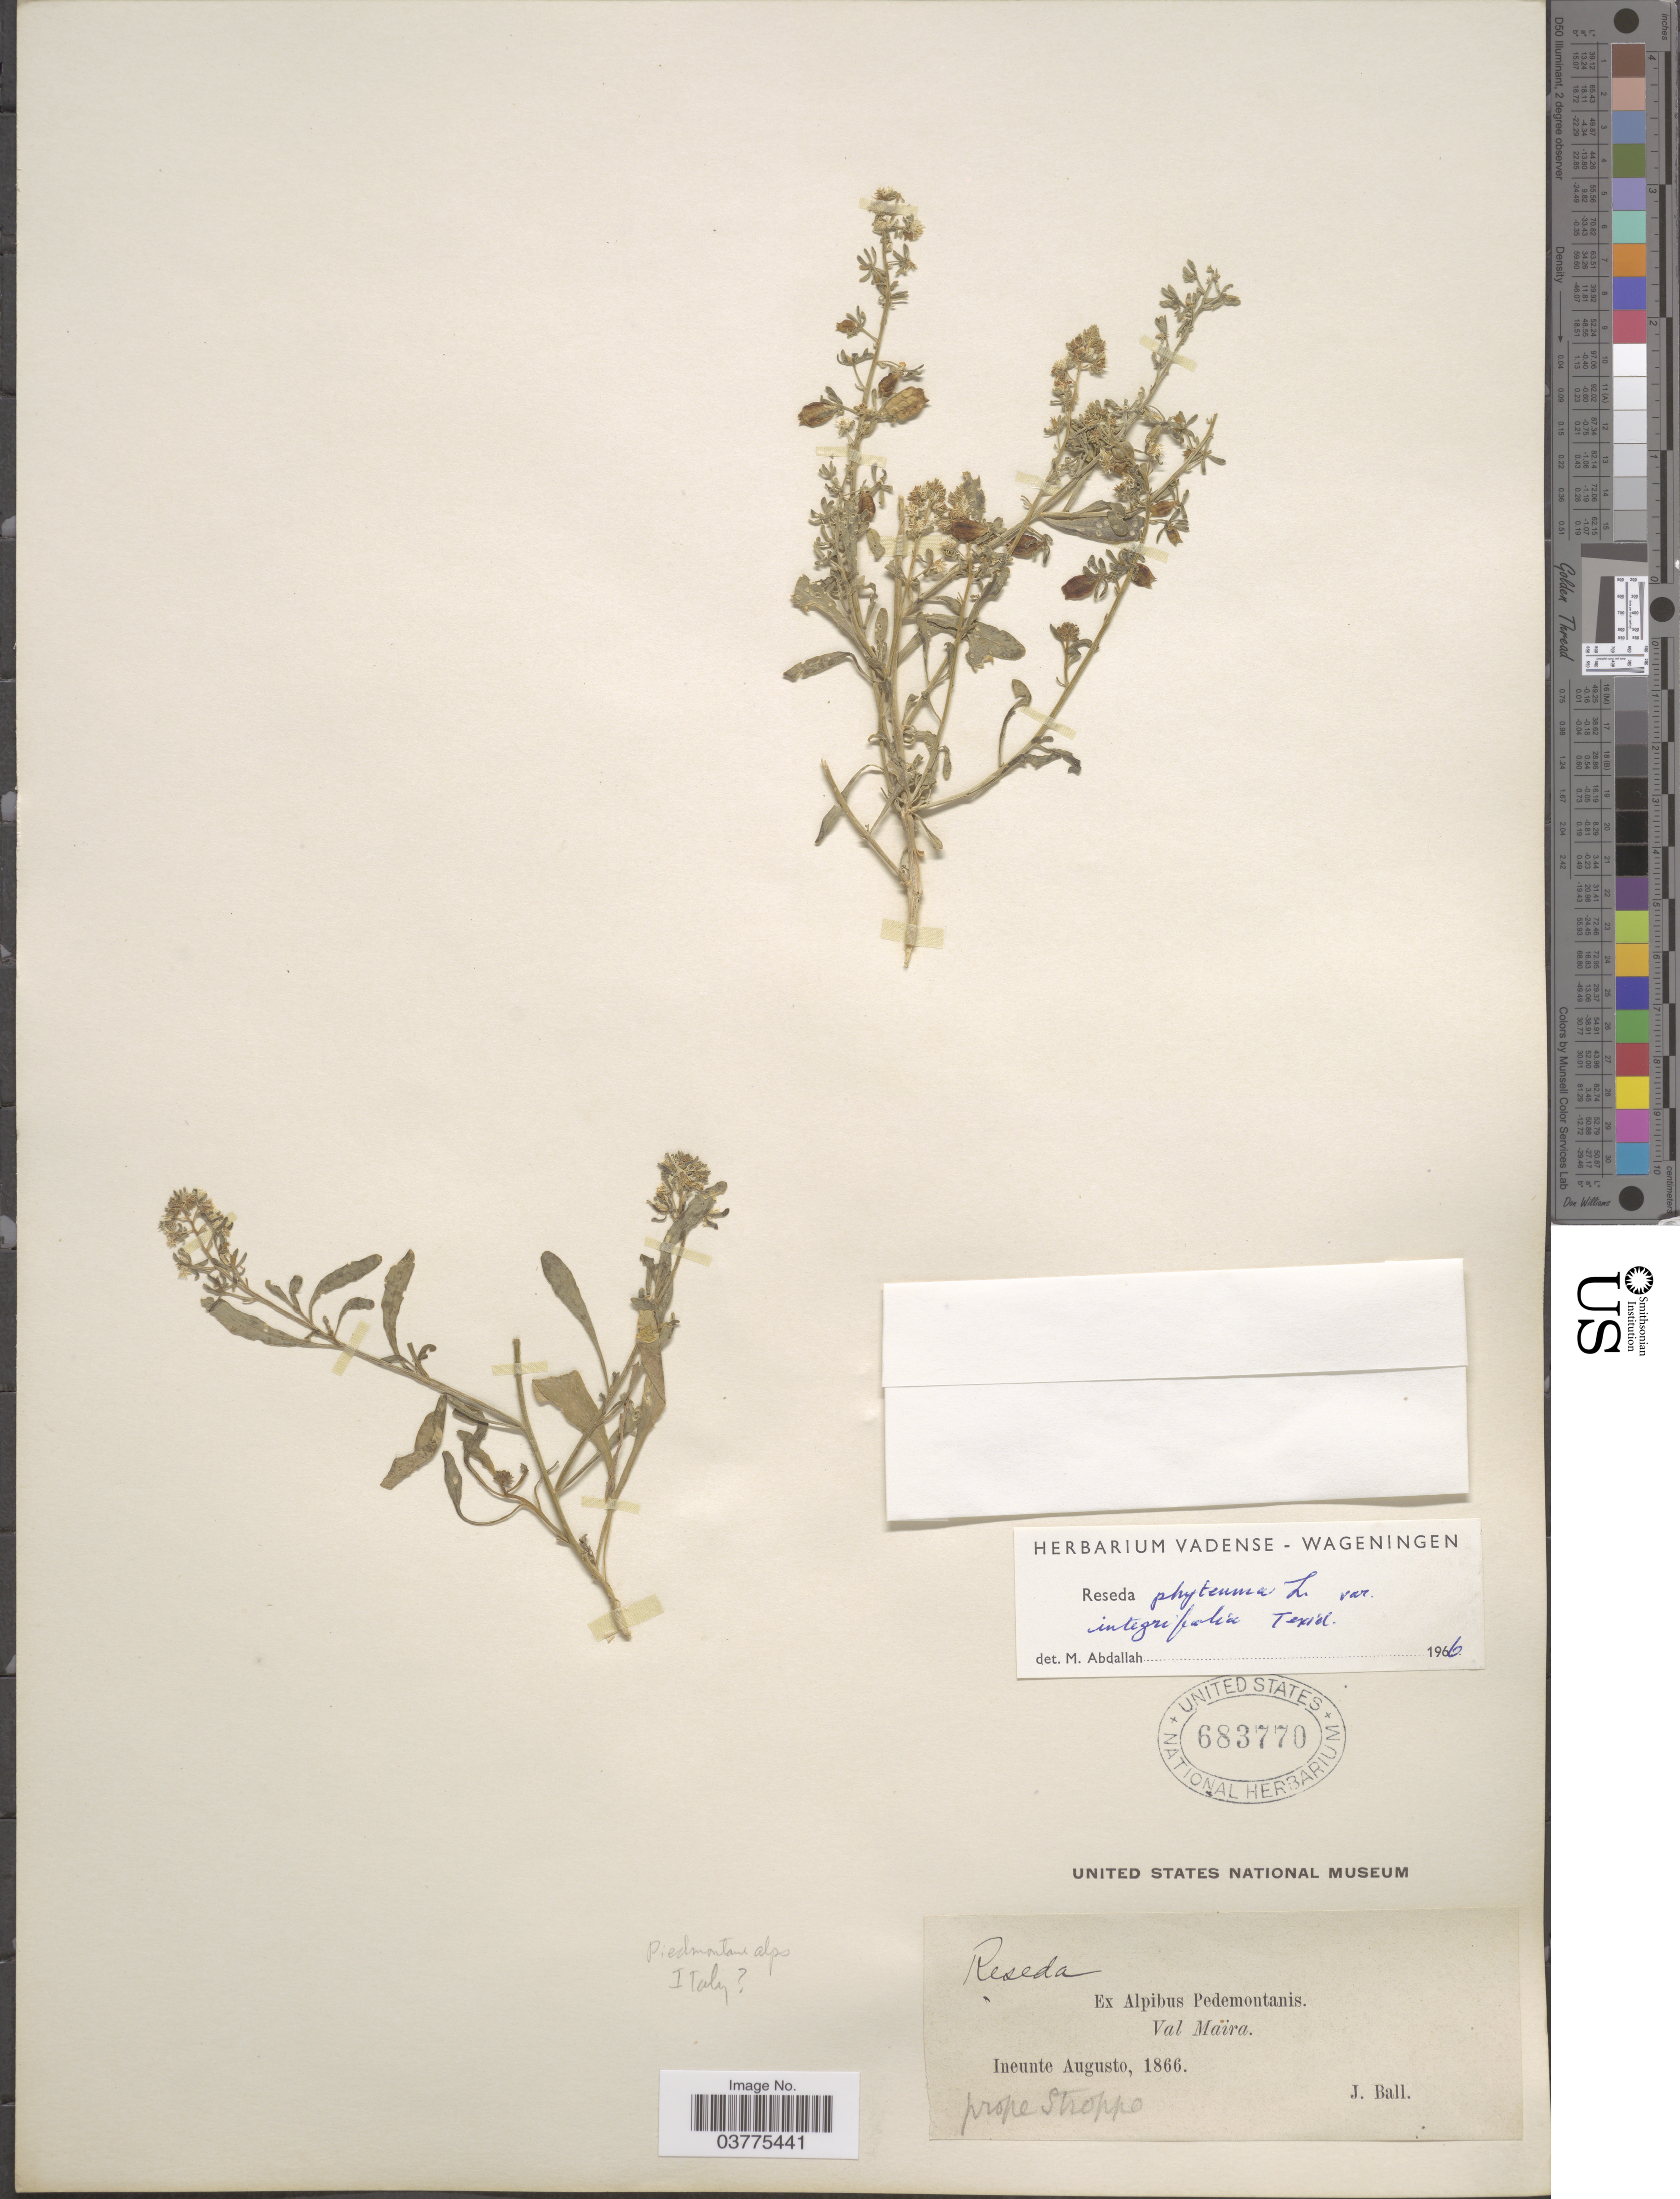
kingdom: Plantae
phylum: Tracheophyta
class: Magnoliopsida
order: Brassicales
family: Resedaceae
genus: Reseda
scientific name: Reseda phyteuma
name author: L.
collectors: J. Ball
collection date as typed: Inuente Augusto, 1866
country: Italy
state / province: Piedmont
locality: Ex Alpibus Pedemontanis. Val Maira. Prope Stroppo.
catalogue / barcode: US 683770